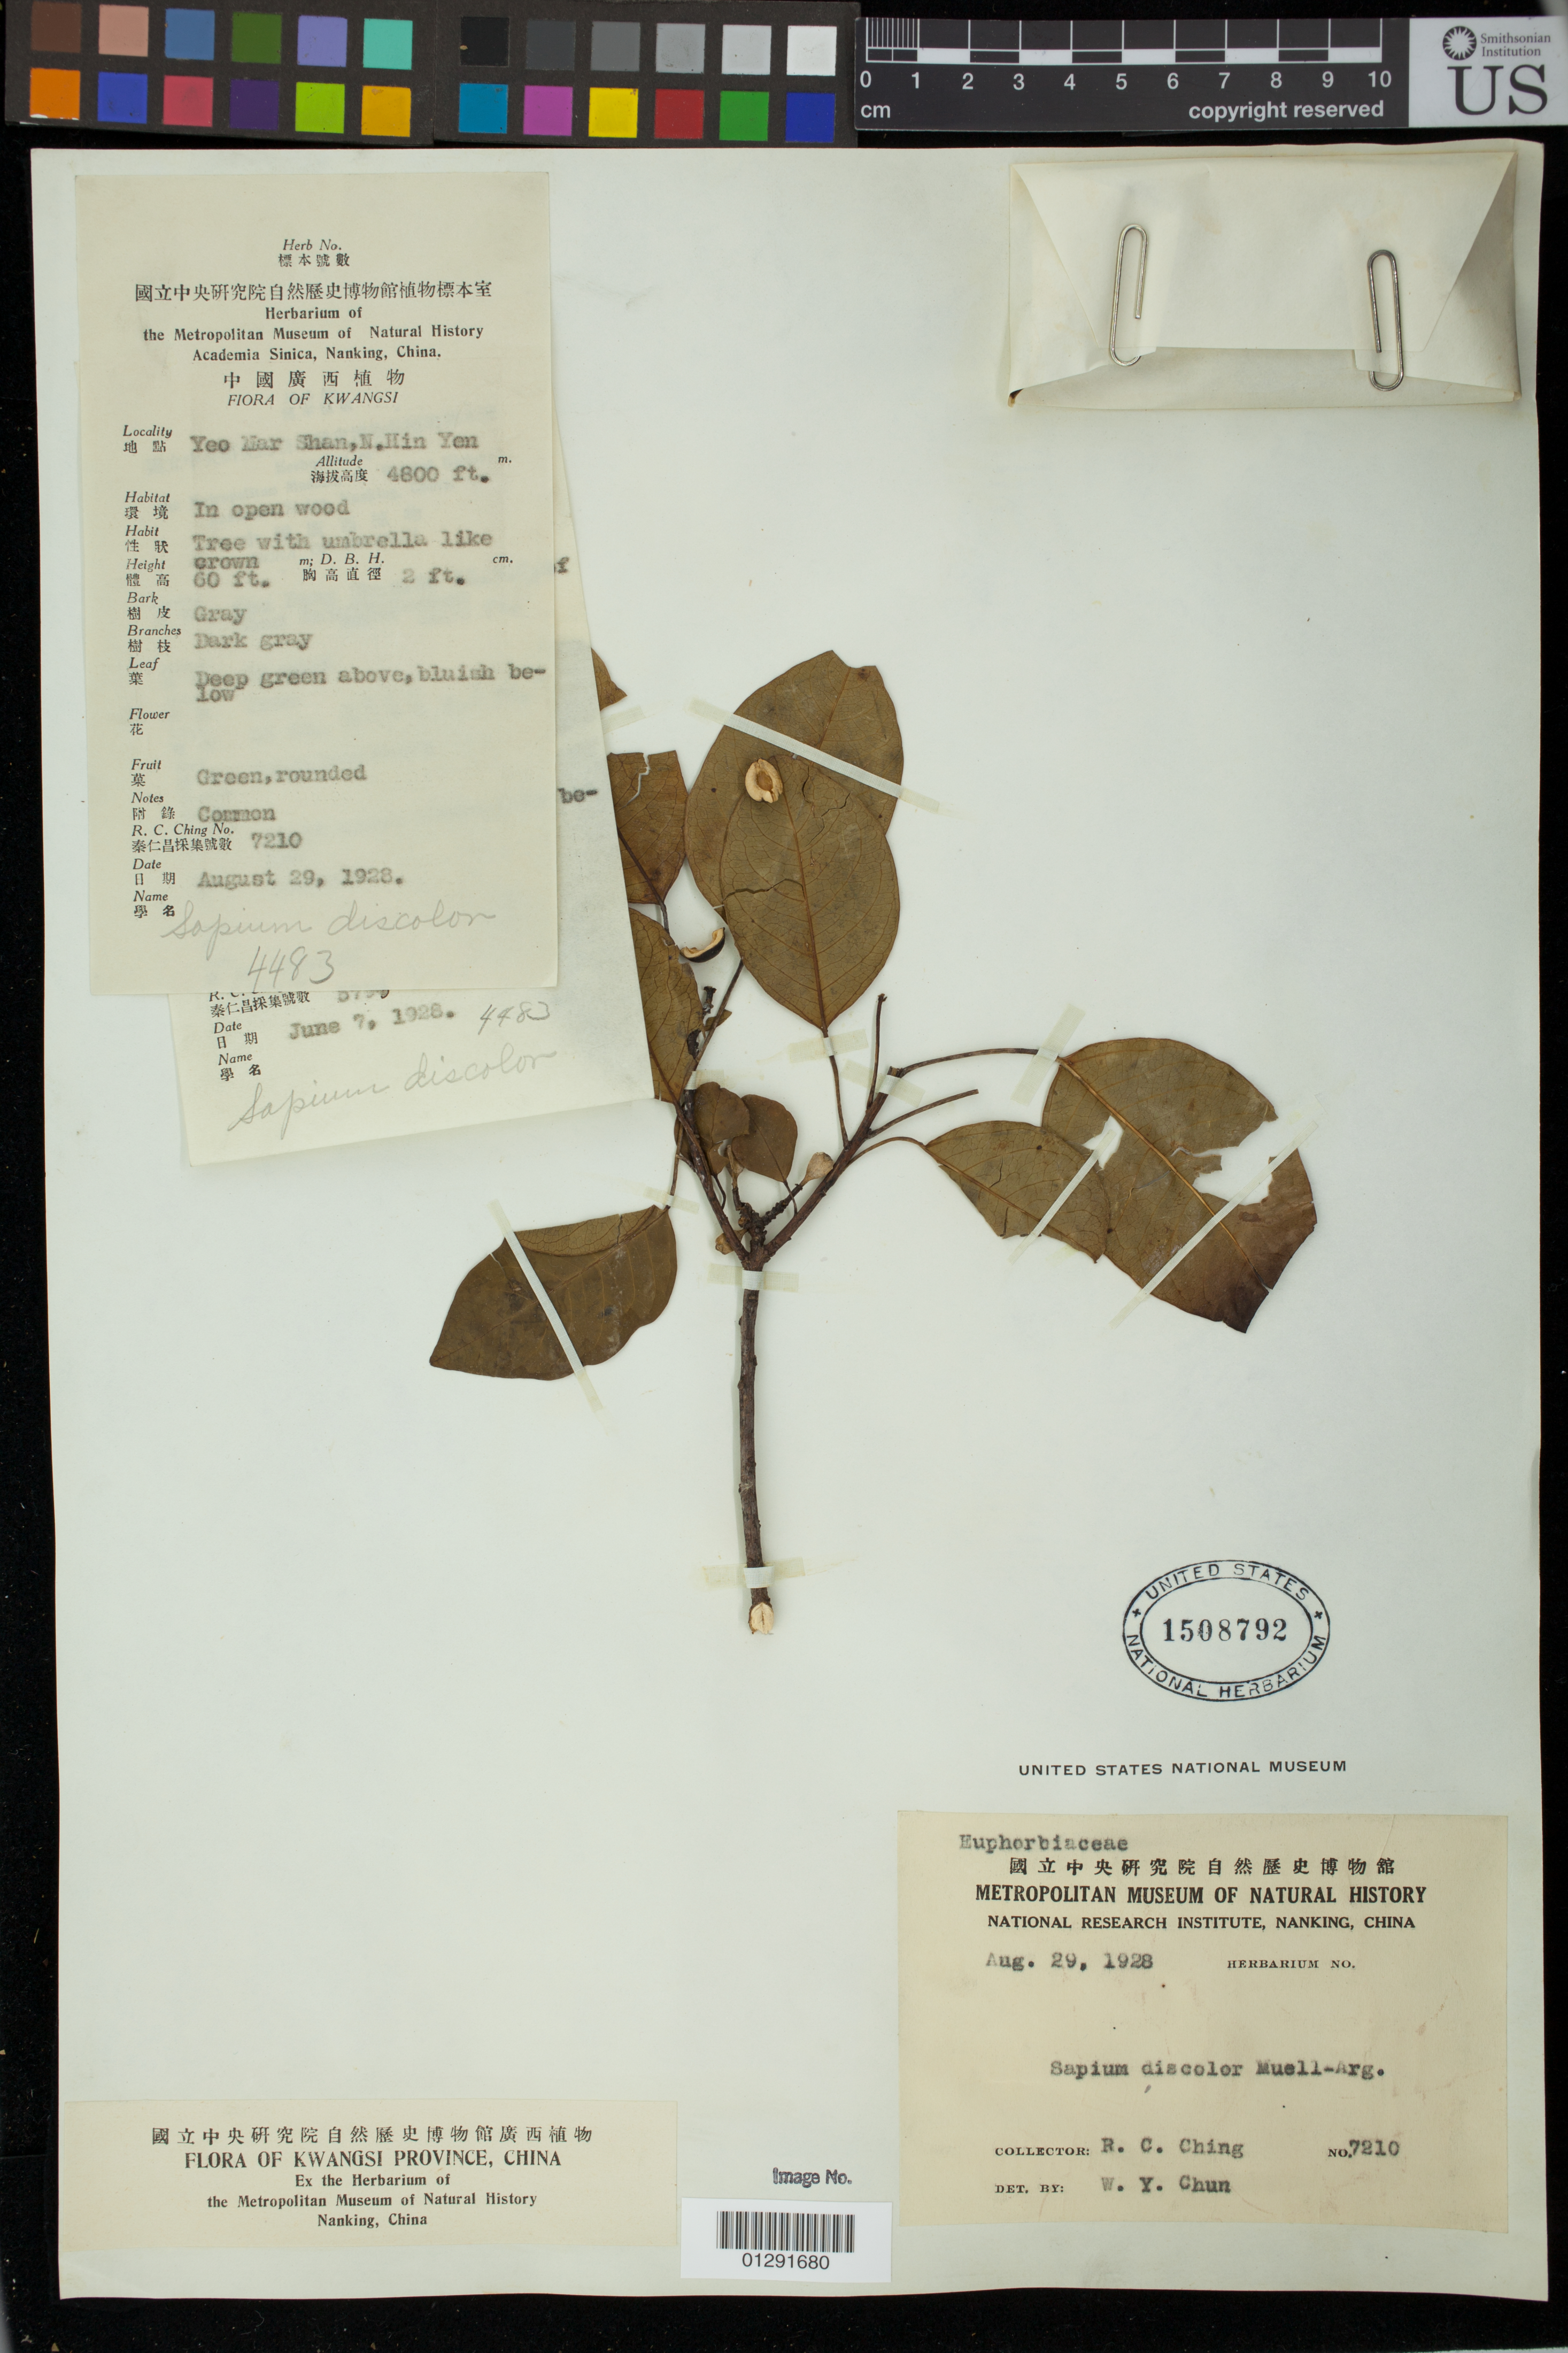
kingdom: Plantae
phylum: Tracheophyta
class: Magnoliopsida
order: Malpighiales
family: Euphorbiaceae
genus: Sapium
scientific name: Sapium discolor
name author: M. Arg.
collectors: R. C. Ching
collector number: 7210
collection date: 1928-08-29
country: China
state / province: Guangxi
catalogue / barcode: US 1508792